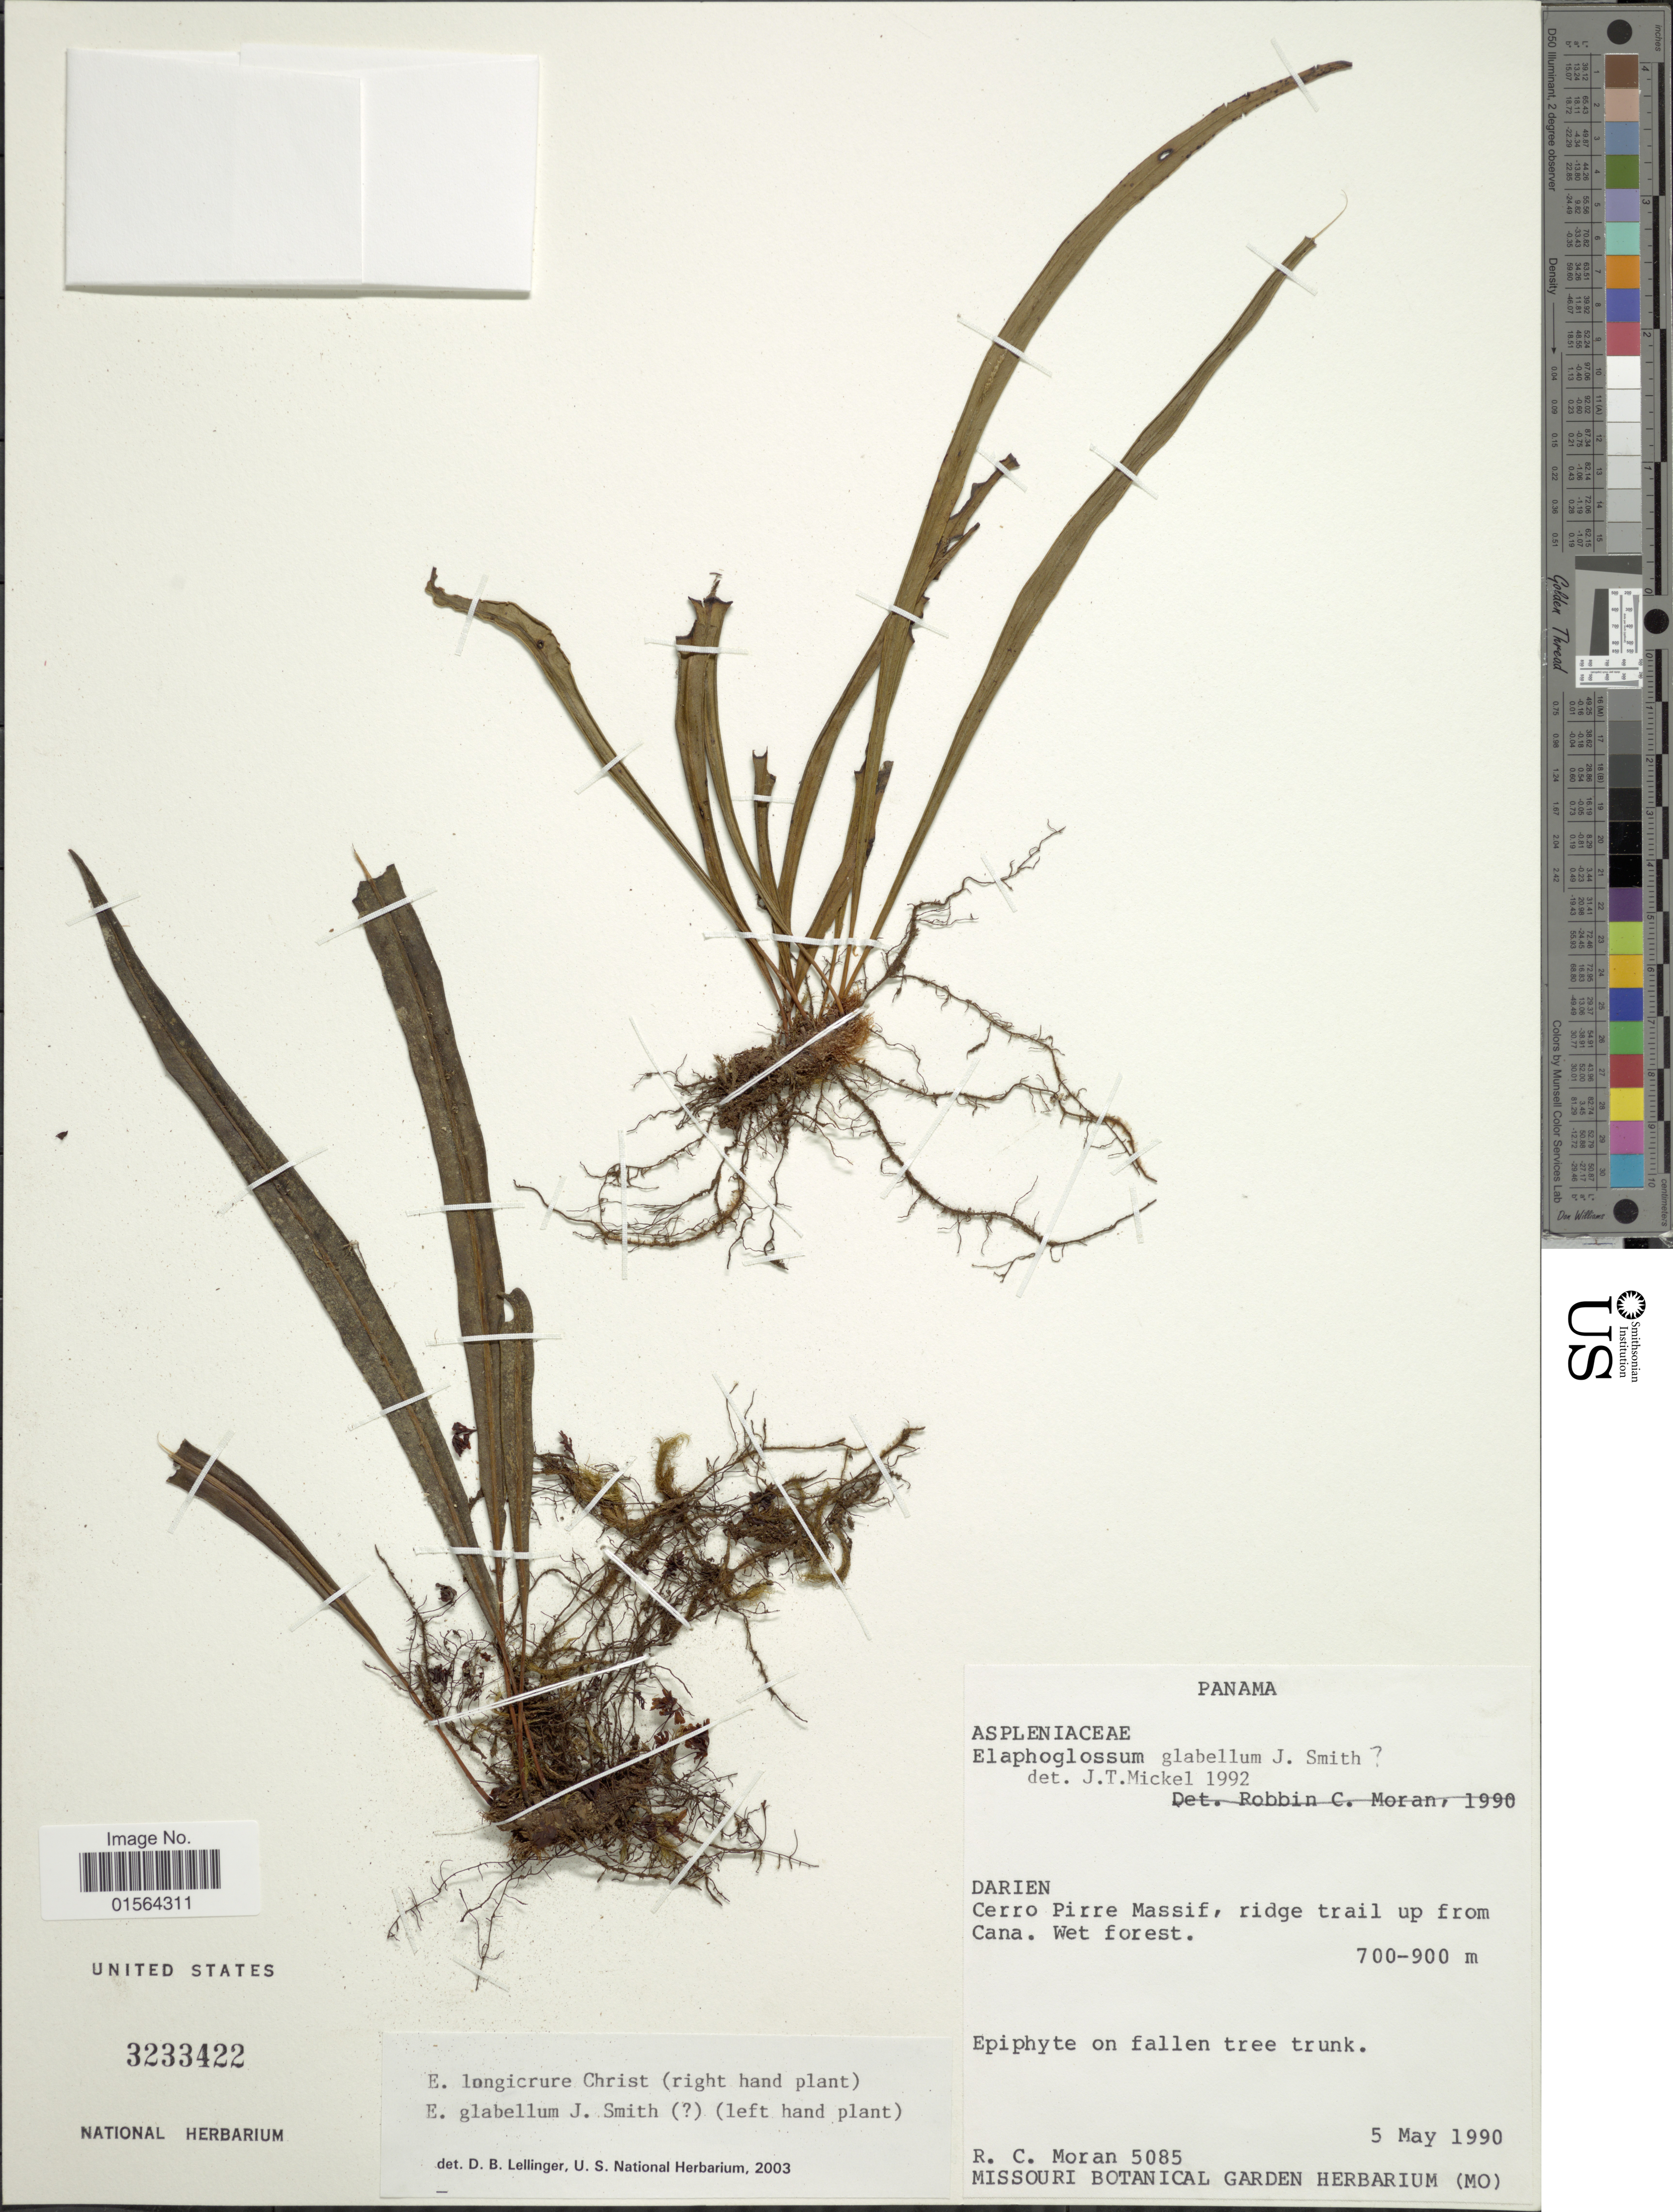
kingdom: Plantae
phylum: Tracheophyta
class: Polypodiopsida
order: Polypodiales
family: Dryopteridaceae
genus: Elaphoglossum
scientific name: Elaphoglossum longicrure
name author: Christ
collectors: R. C. Moran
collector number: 5085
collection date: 1990-05-05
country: Panama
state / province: Darién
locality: Darien, Cerro Pirre Massif, ridge trail up from Cana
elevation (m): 700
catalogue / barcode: US 3233422